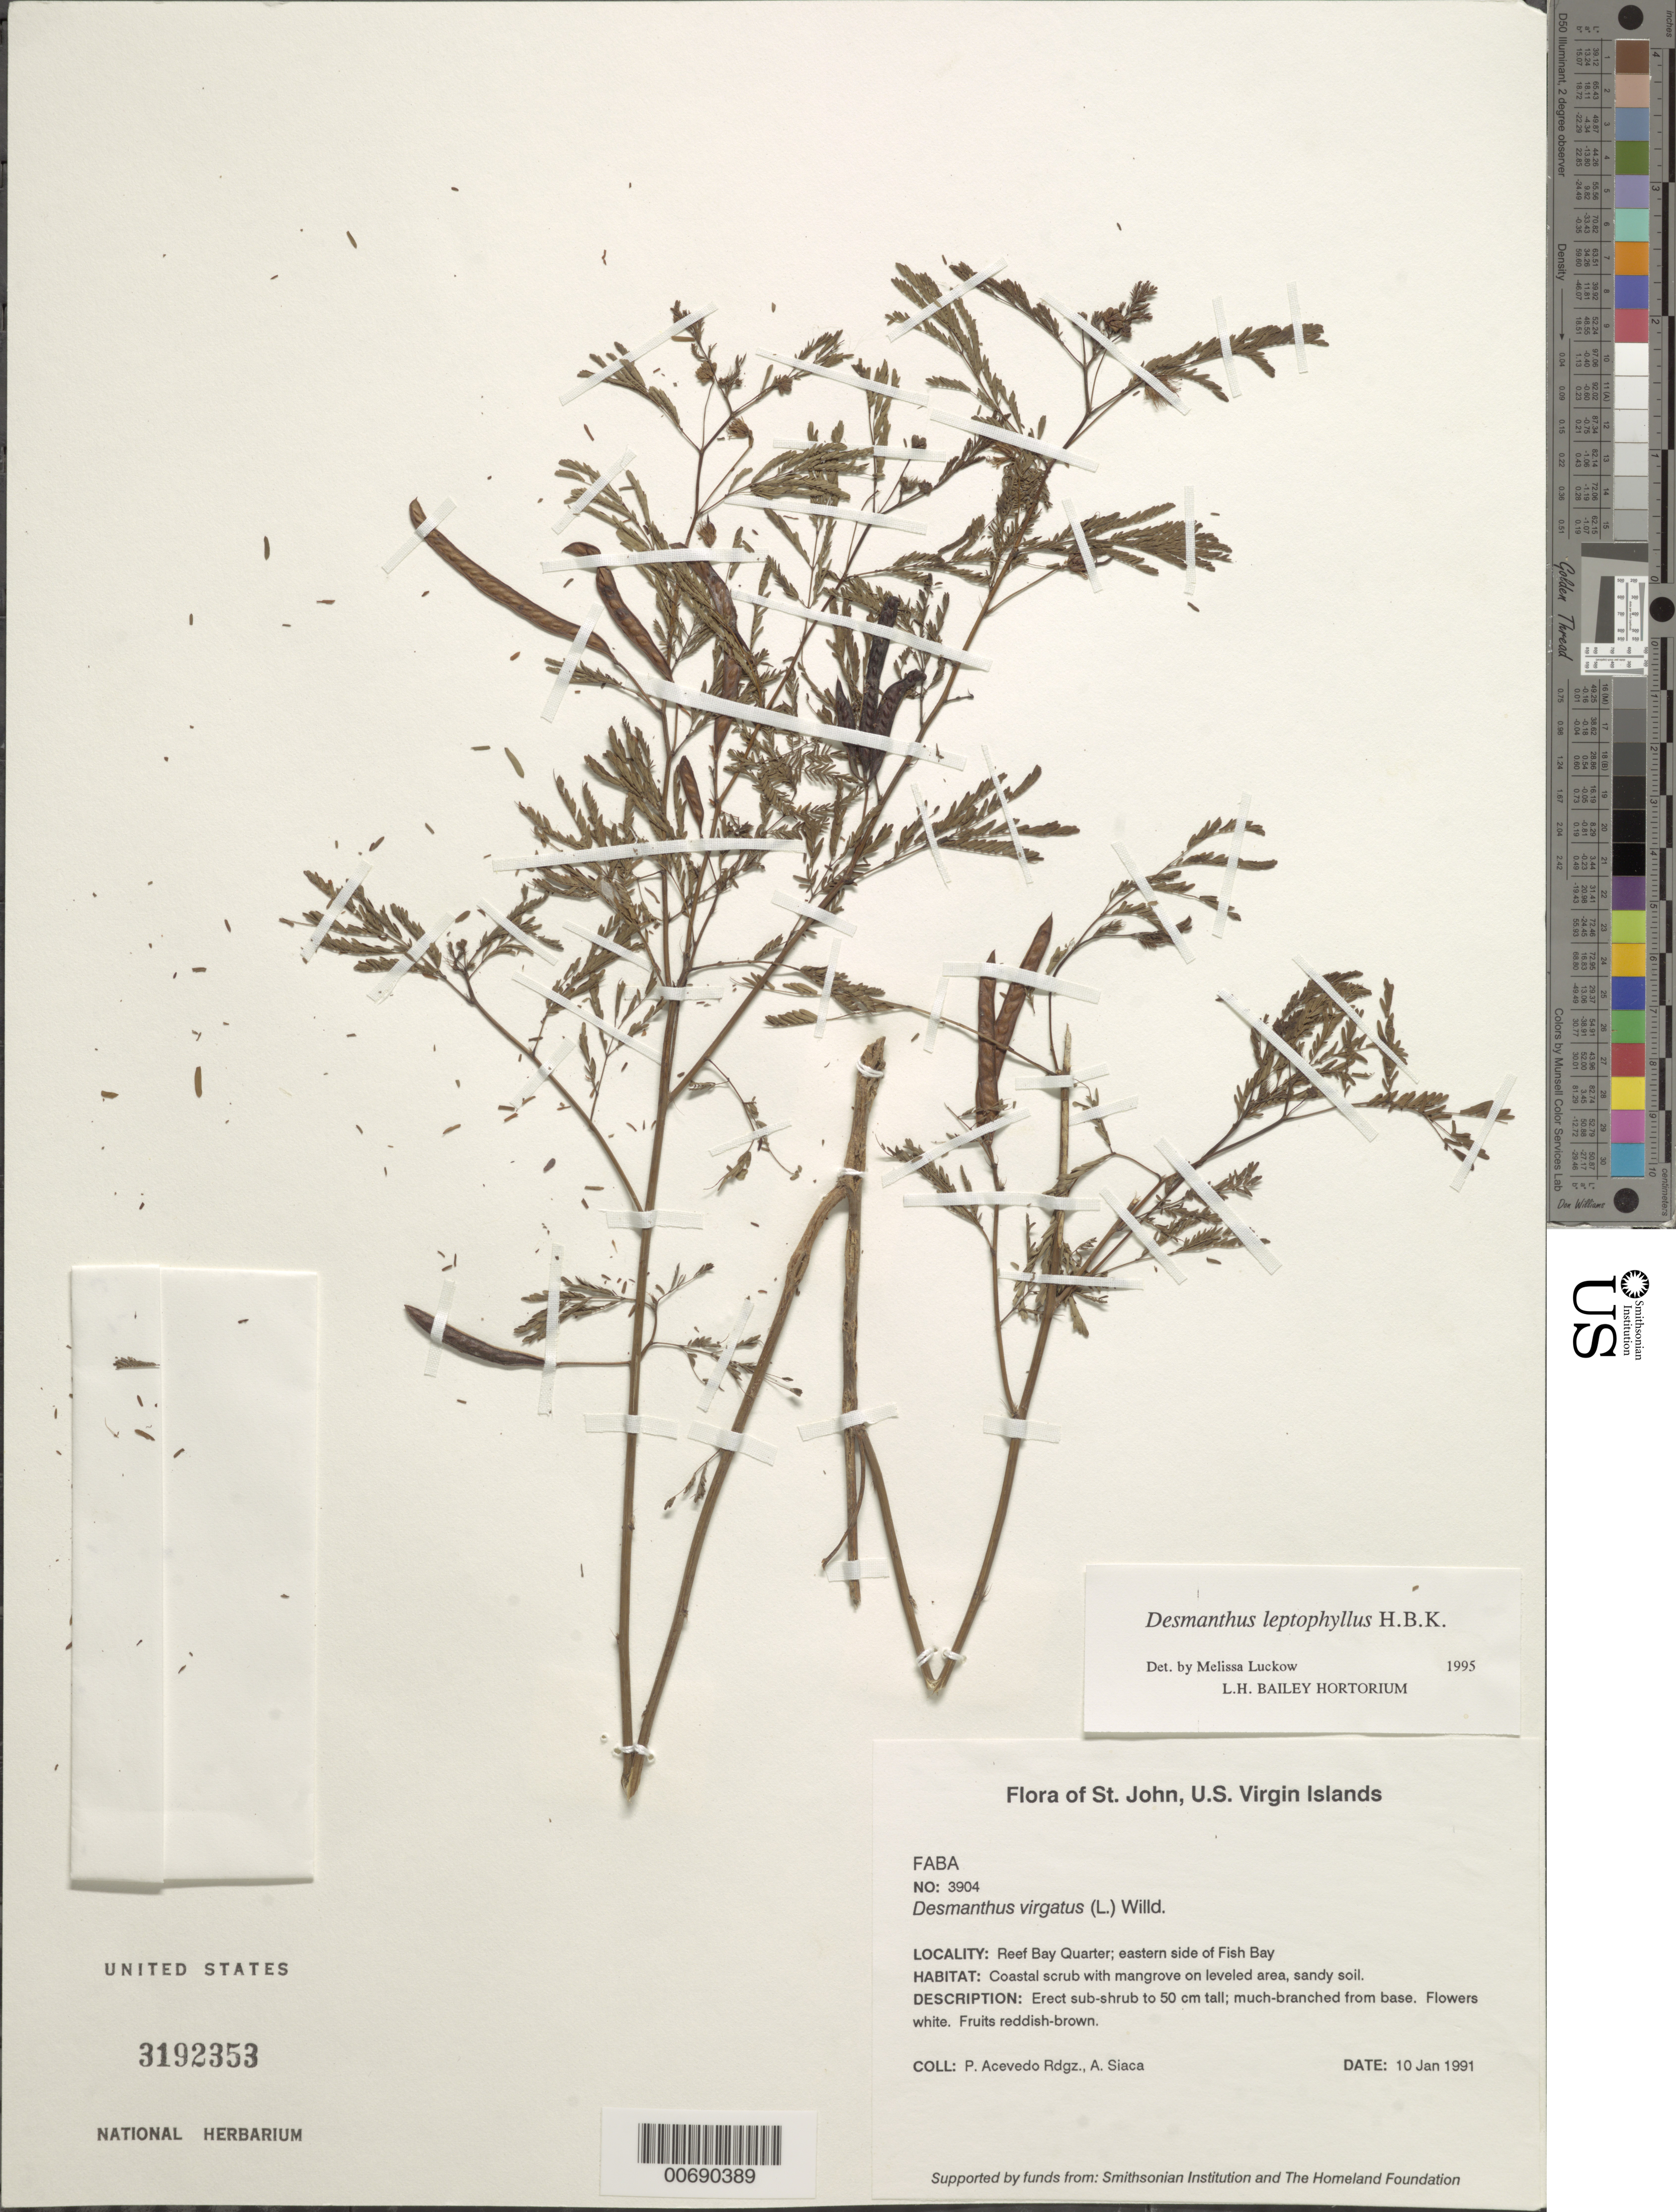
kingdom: Plantae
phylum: Tracheophyta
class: Magnoliopsida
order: Fabales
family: Fabaceae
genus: Desmanthus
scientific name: Desmanthus leptophyllus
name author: Kunth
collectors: P. Acevedo-Rodr. & A. Siaca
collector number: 3904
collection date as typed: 10 Jan 1991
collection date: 1991-01-10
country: U.S. Virgin Islands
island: St. John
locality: Reef Bay Quarter; eastern side of Fish Bay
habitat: Coastal scrub with mangrove on leveled area, sandy soil.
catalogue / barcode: US 3192353